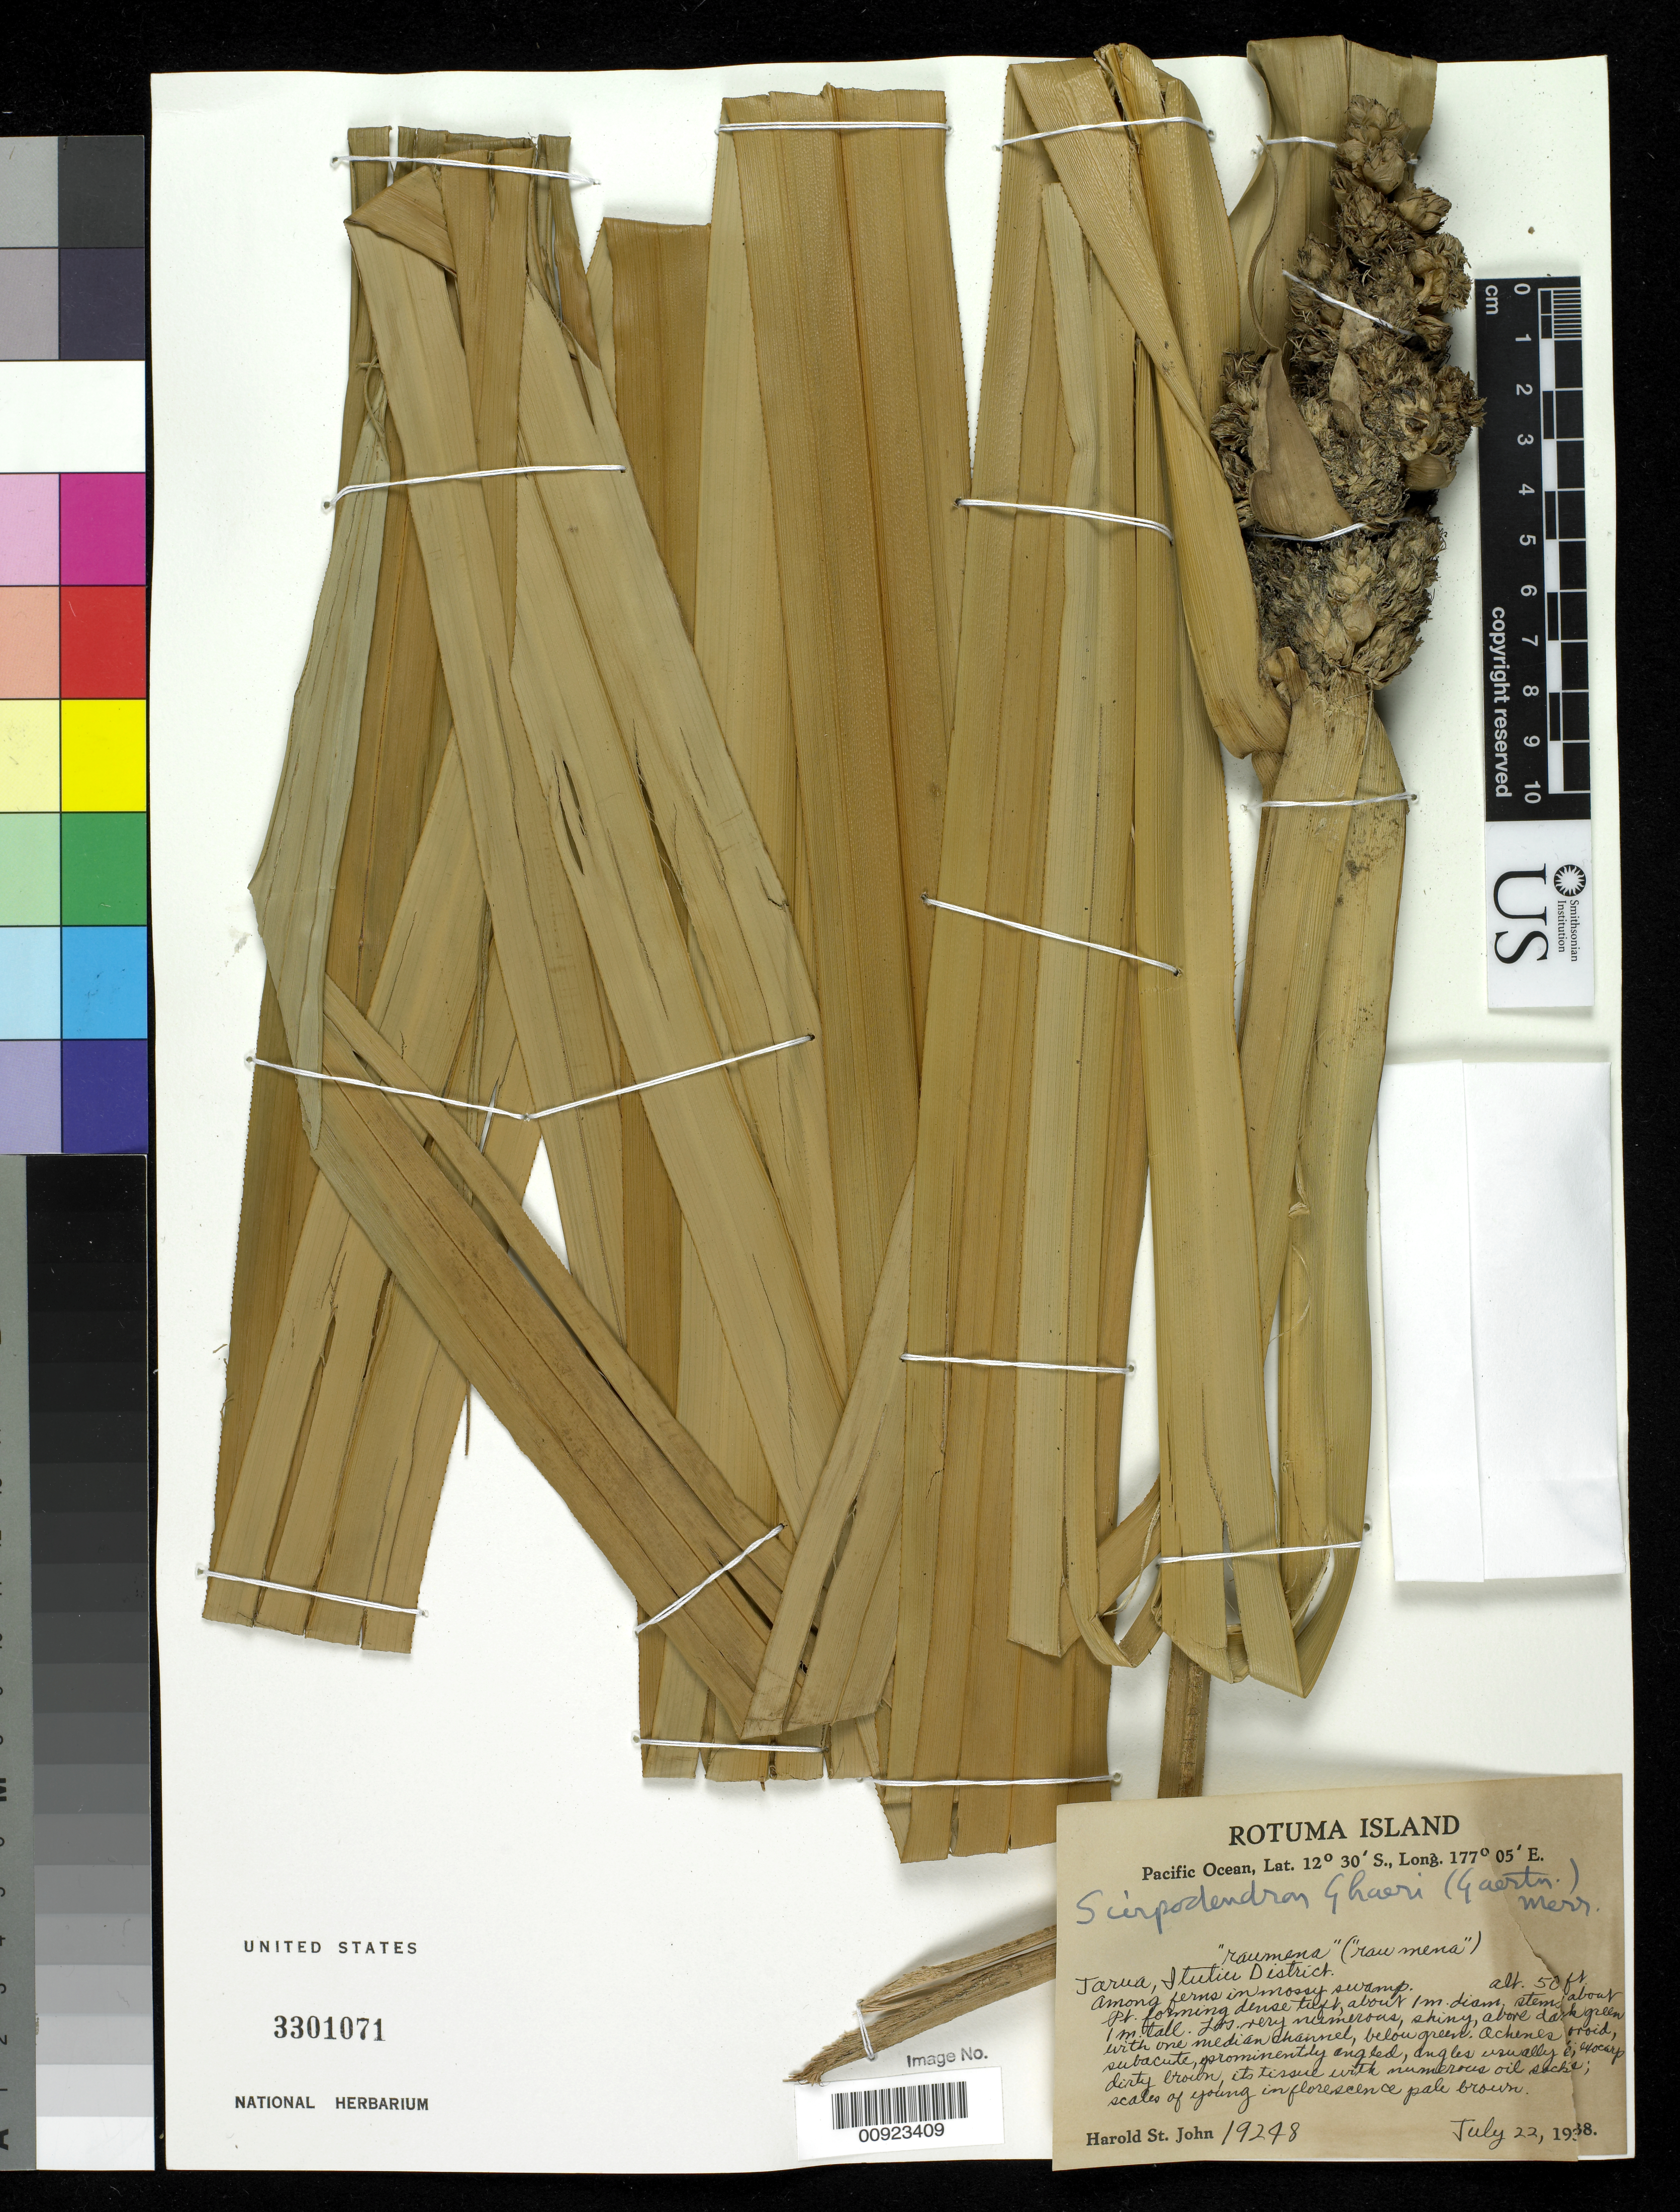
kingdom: Plantae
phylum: Tracheophyta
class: Liliopsida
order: Poales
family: Cyperaceae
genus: Scirpodendron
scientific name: Scirpodendron ghaeri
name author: (Gaertn.) Merr.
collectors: H. St. John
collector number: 19248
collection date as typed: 22 Jul 1938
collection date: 1938-07-22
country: Fiji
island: Rotuma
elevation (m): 15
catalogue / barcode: US 3301071